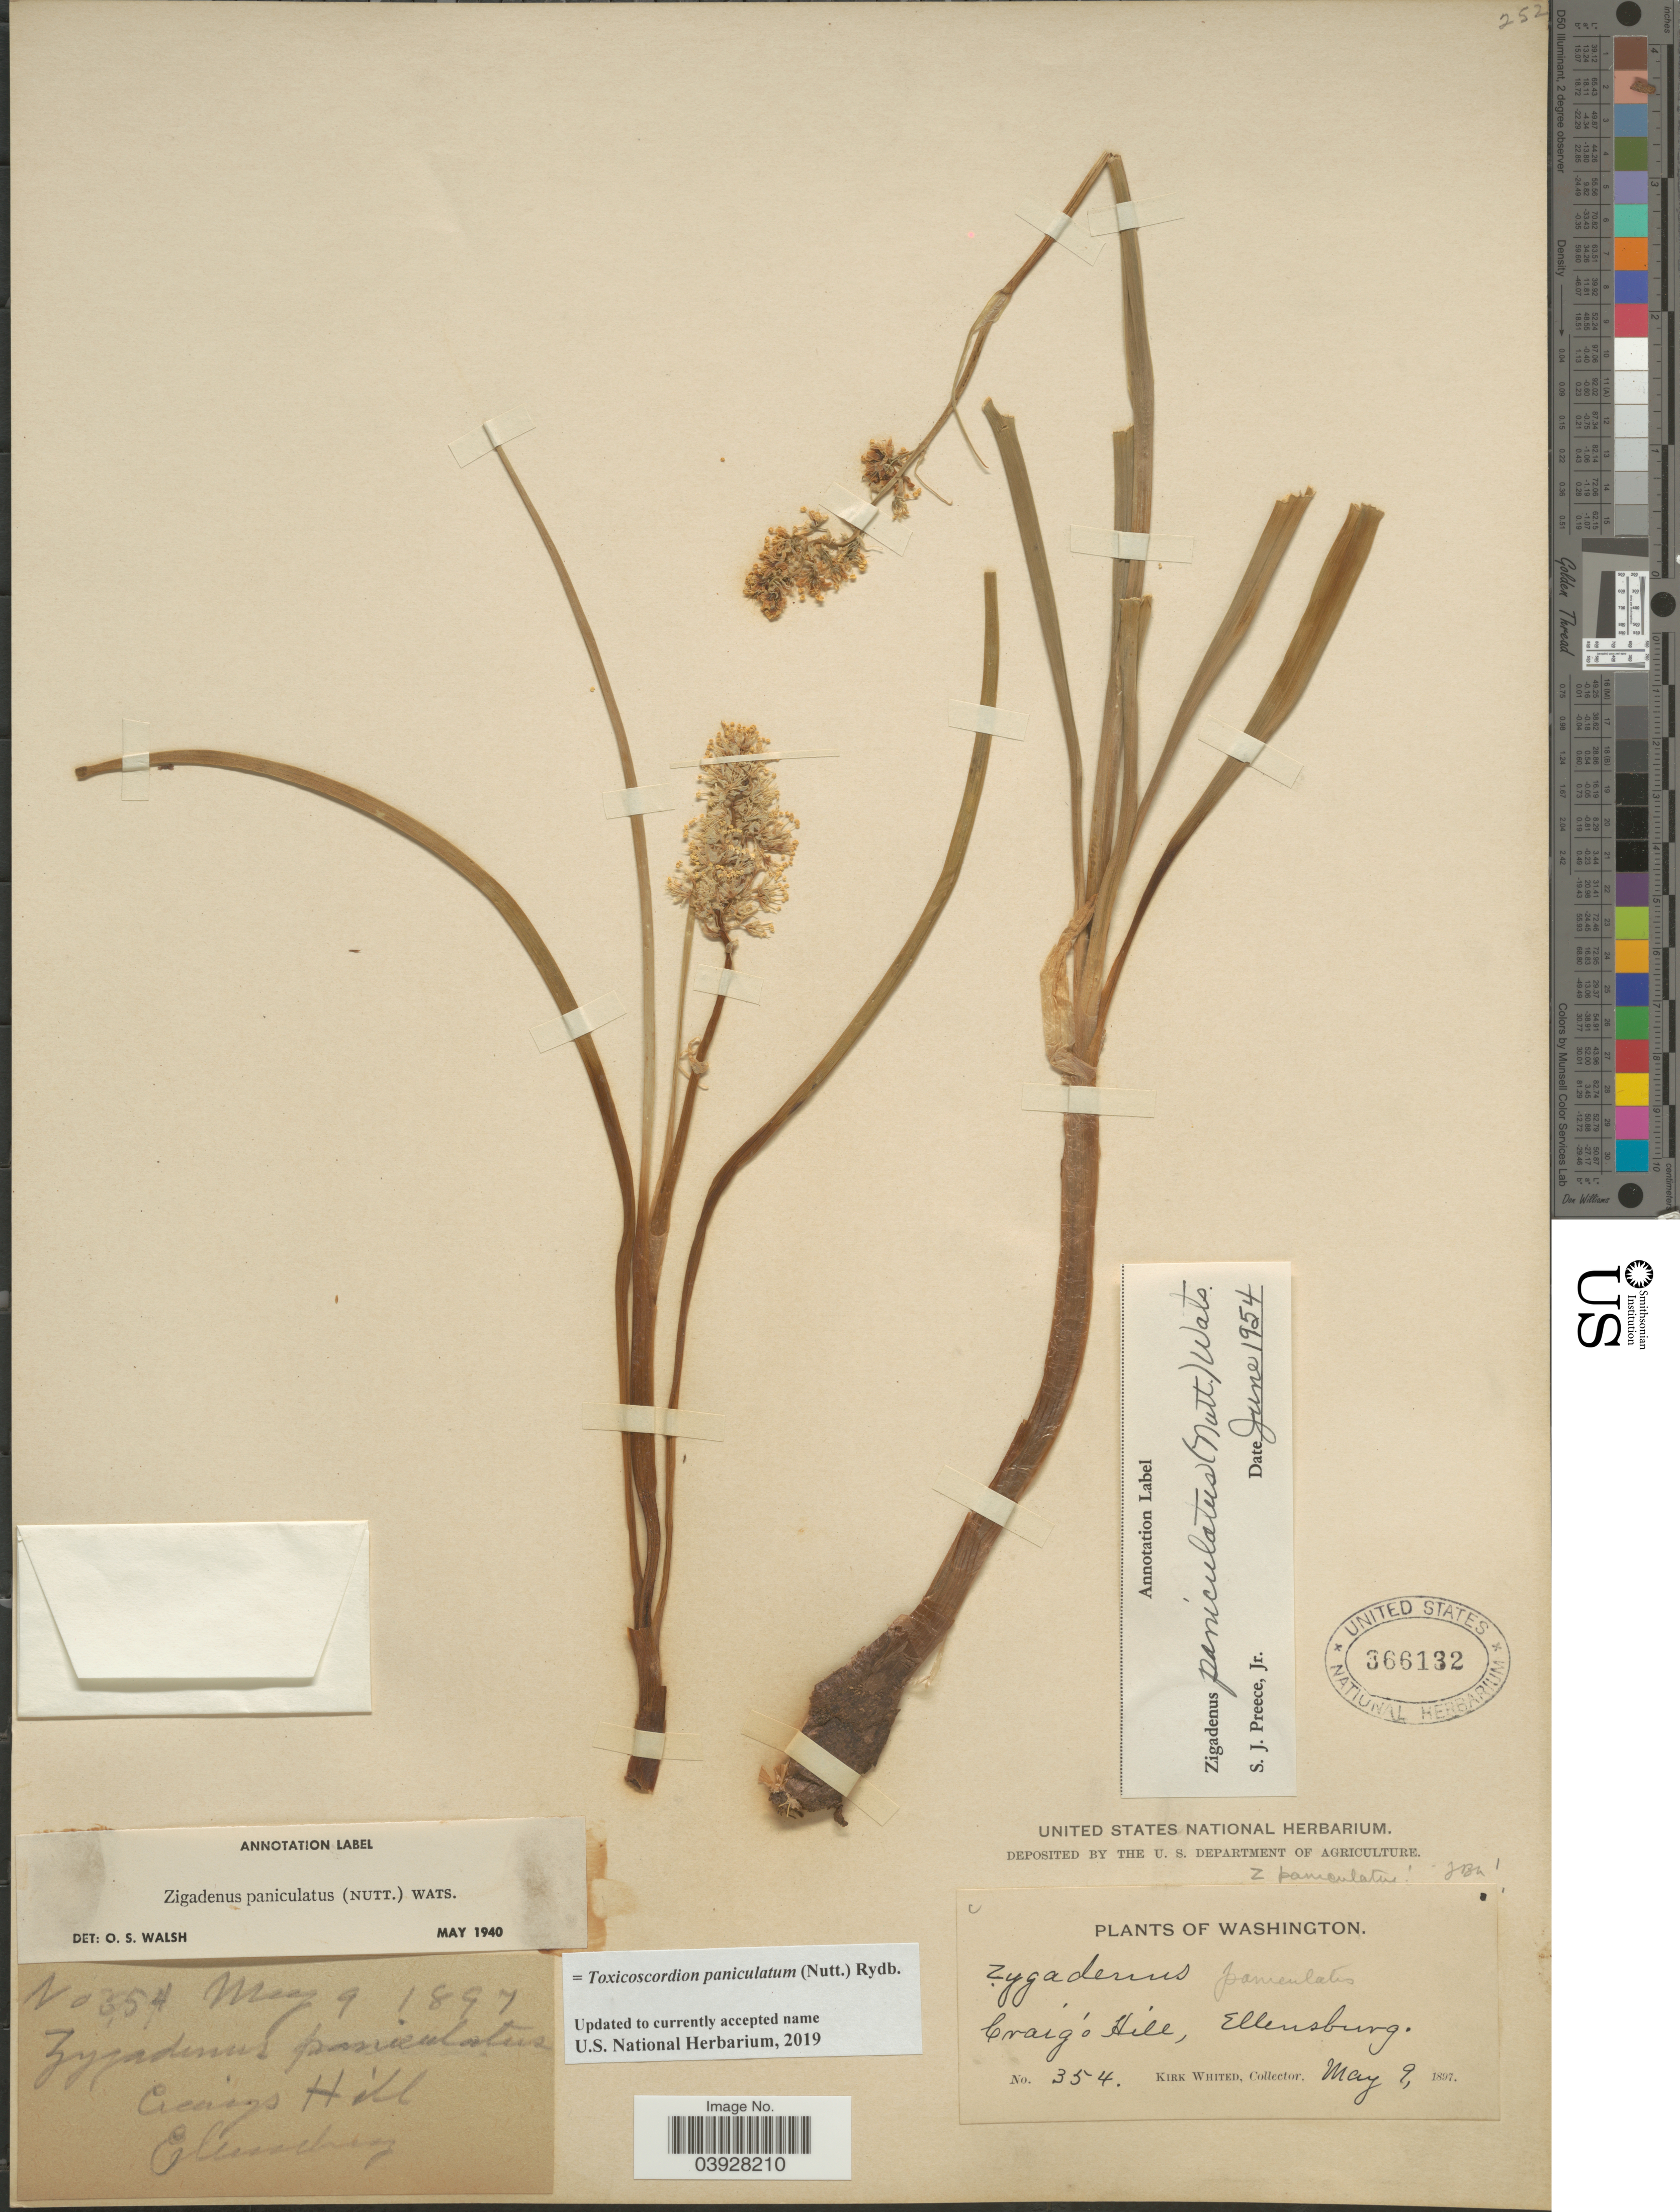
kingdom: Plantae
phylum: Tracheophyta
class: Liliopsida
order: Liliales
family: Melanthiaceae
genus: Toxicoscordion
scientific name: Toxicoscordion paniculatum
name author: (Nutt.) Rydb.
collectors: K. Whited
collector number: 354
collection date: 1897-05-09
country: United States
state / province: Washington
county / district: Kittitas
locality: Craig's Hill, Ellensburg.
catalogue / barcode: US 366132